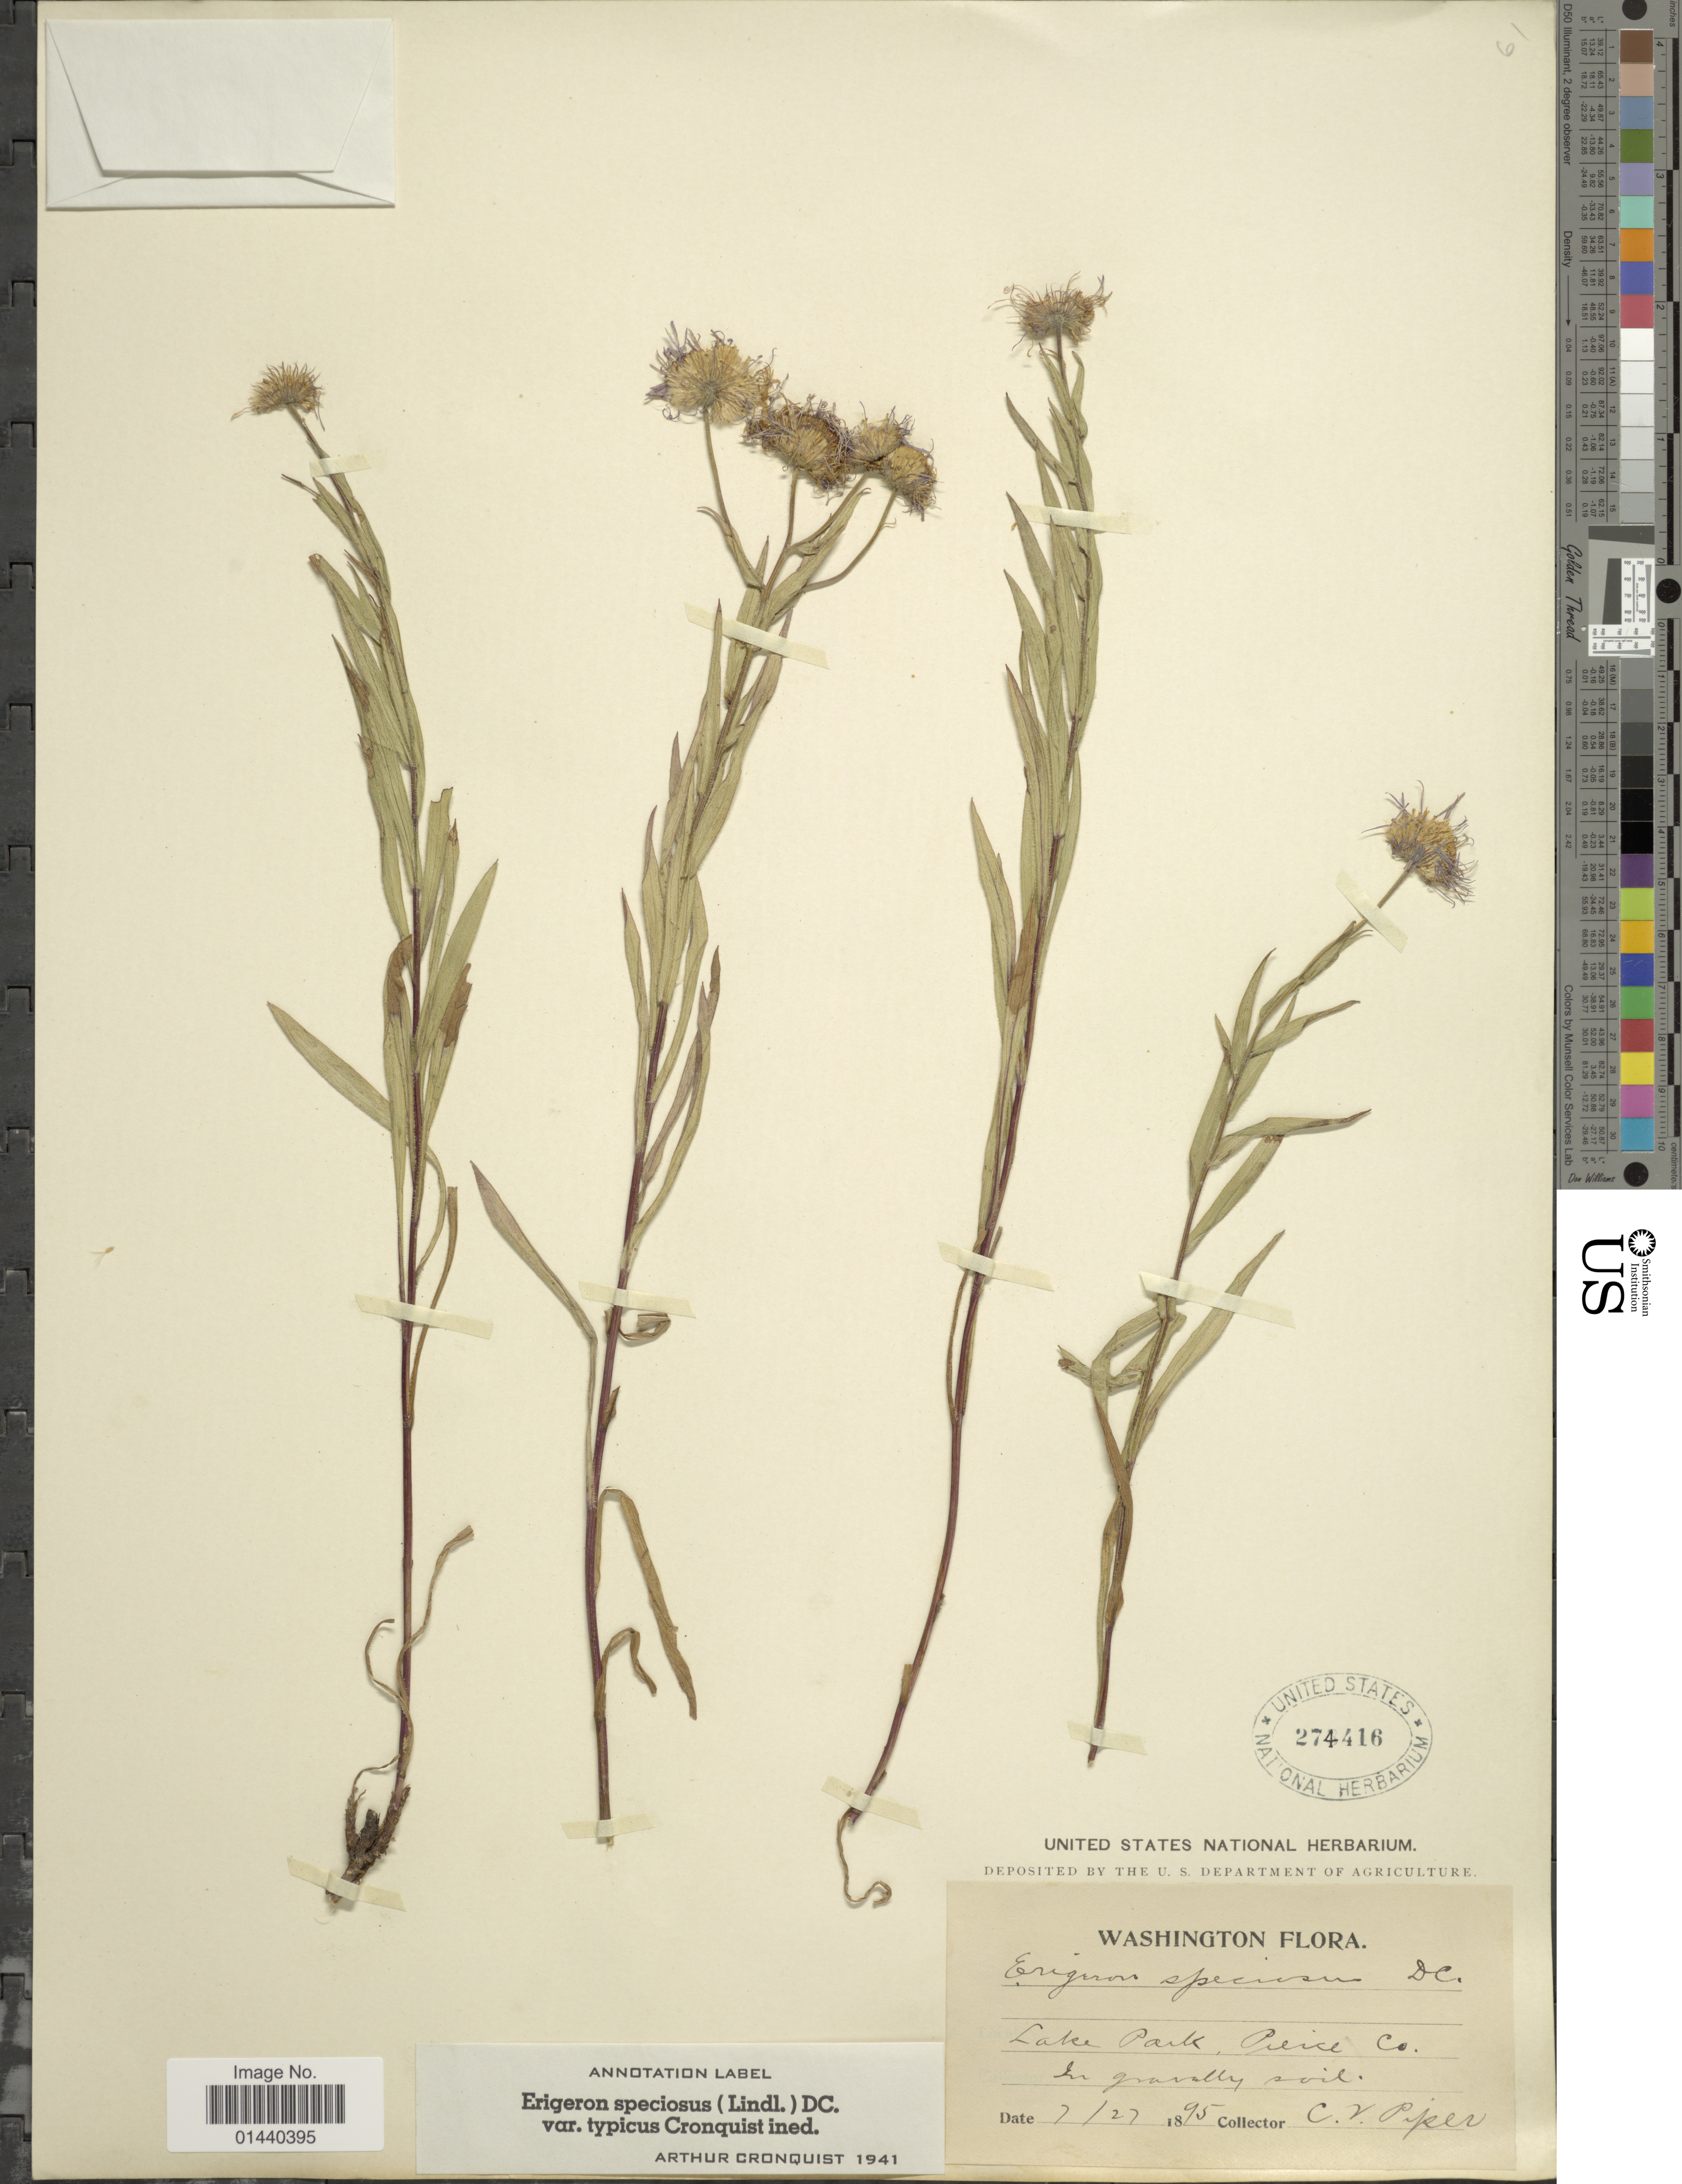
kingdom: Plantae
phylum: Tracheophyta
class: Magnoliopsida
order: Asterales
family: Asteraceae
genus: Erigeron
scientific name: Erigeron speciosus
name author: (Lindl.) DC.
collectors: C. V. Piper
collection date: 1895-07-27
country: United States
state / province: Washington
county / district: Pierce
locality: Lake Park, Pierce Co.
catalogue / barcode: US 274416